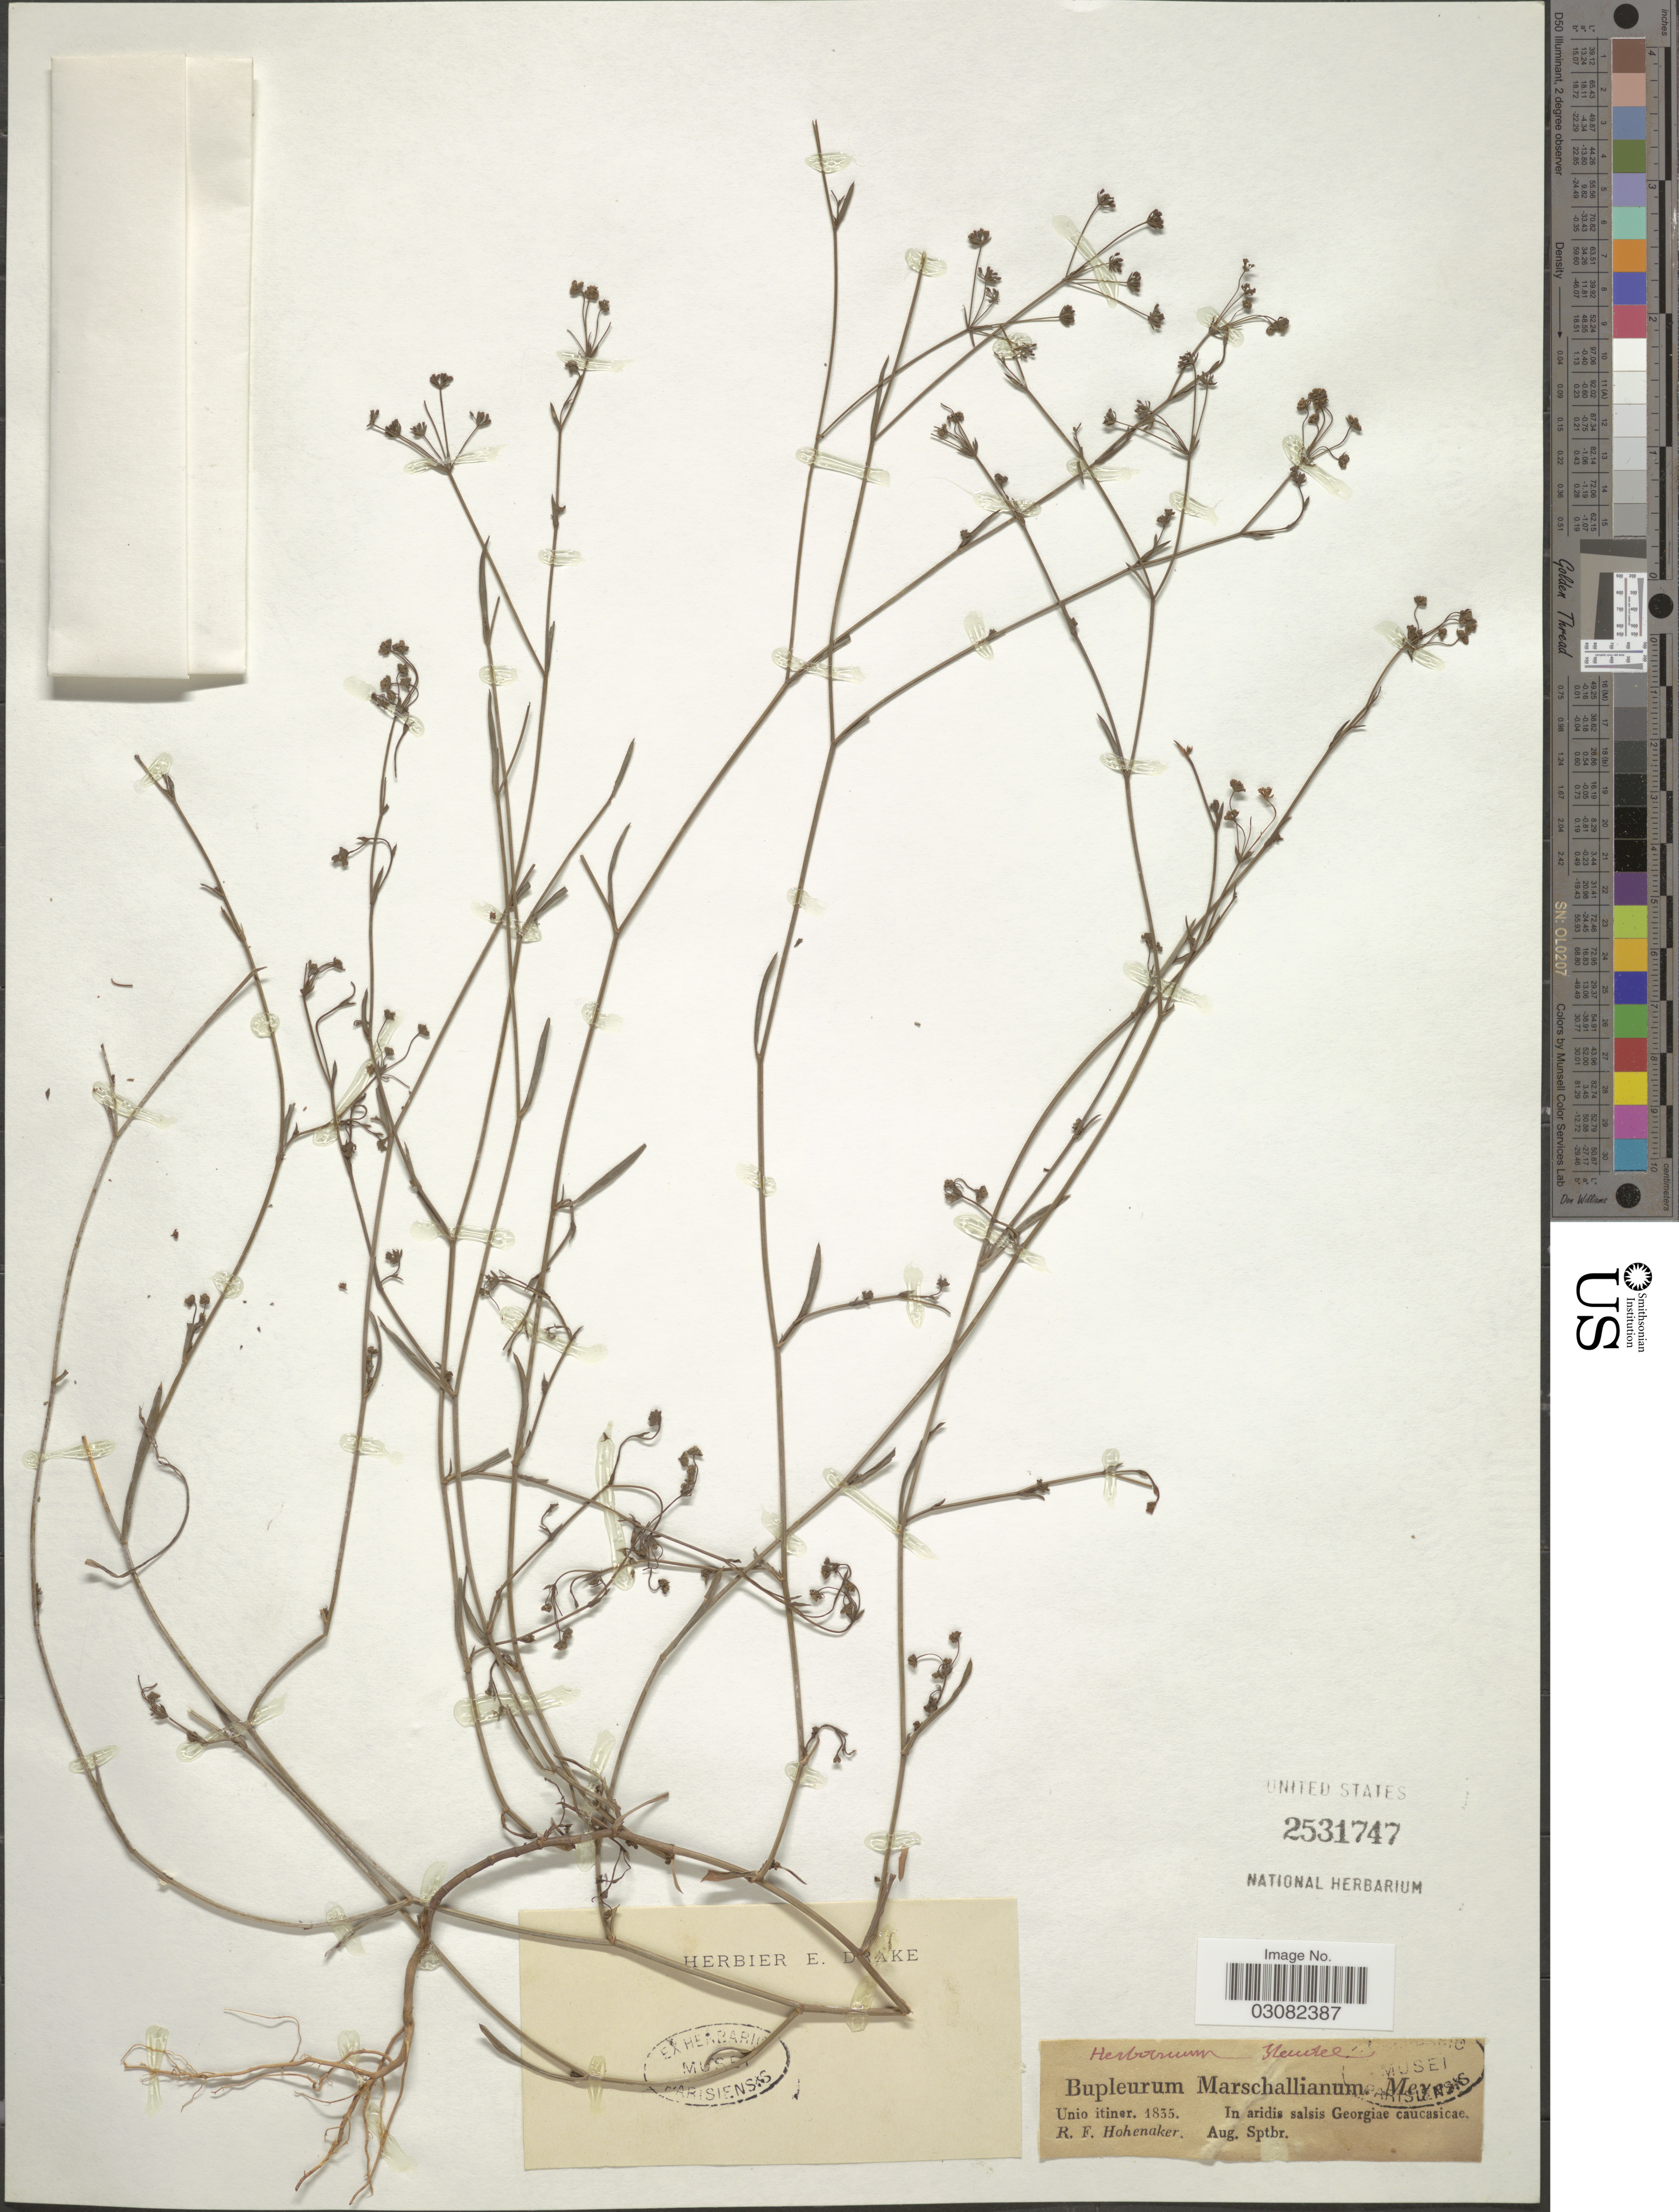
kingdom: Plantae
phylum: Tracheophyta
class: Magnoliopsida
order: Apiales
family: Apiaceae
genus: Bupleurum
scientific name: Bupleurum marschallianum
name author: C.A. Mey.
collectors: R. Hohenaker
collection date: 1835-08/1835-09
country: Georgia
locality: In aridis salsis Georgiae caucasicae.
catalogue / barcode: US 2531747